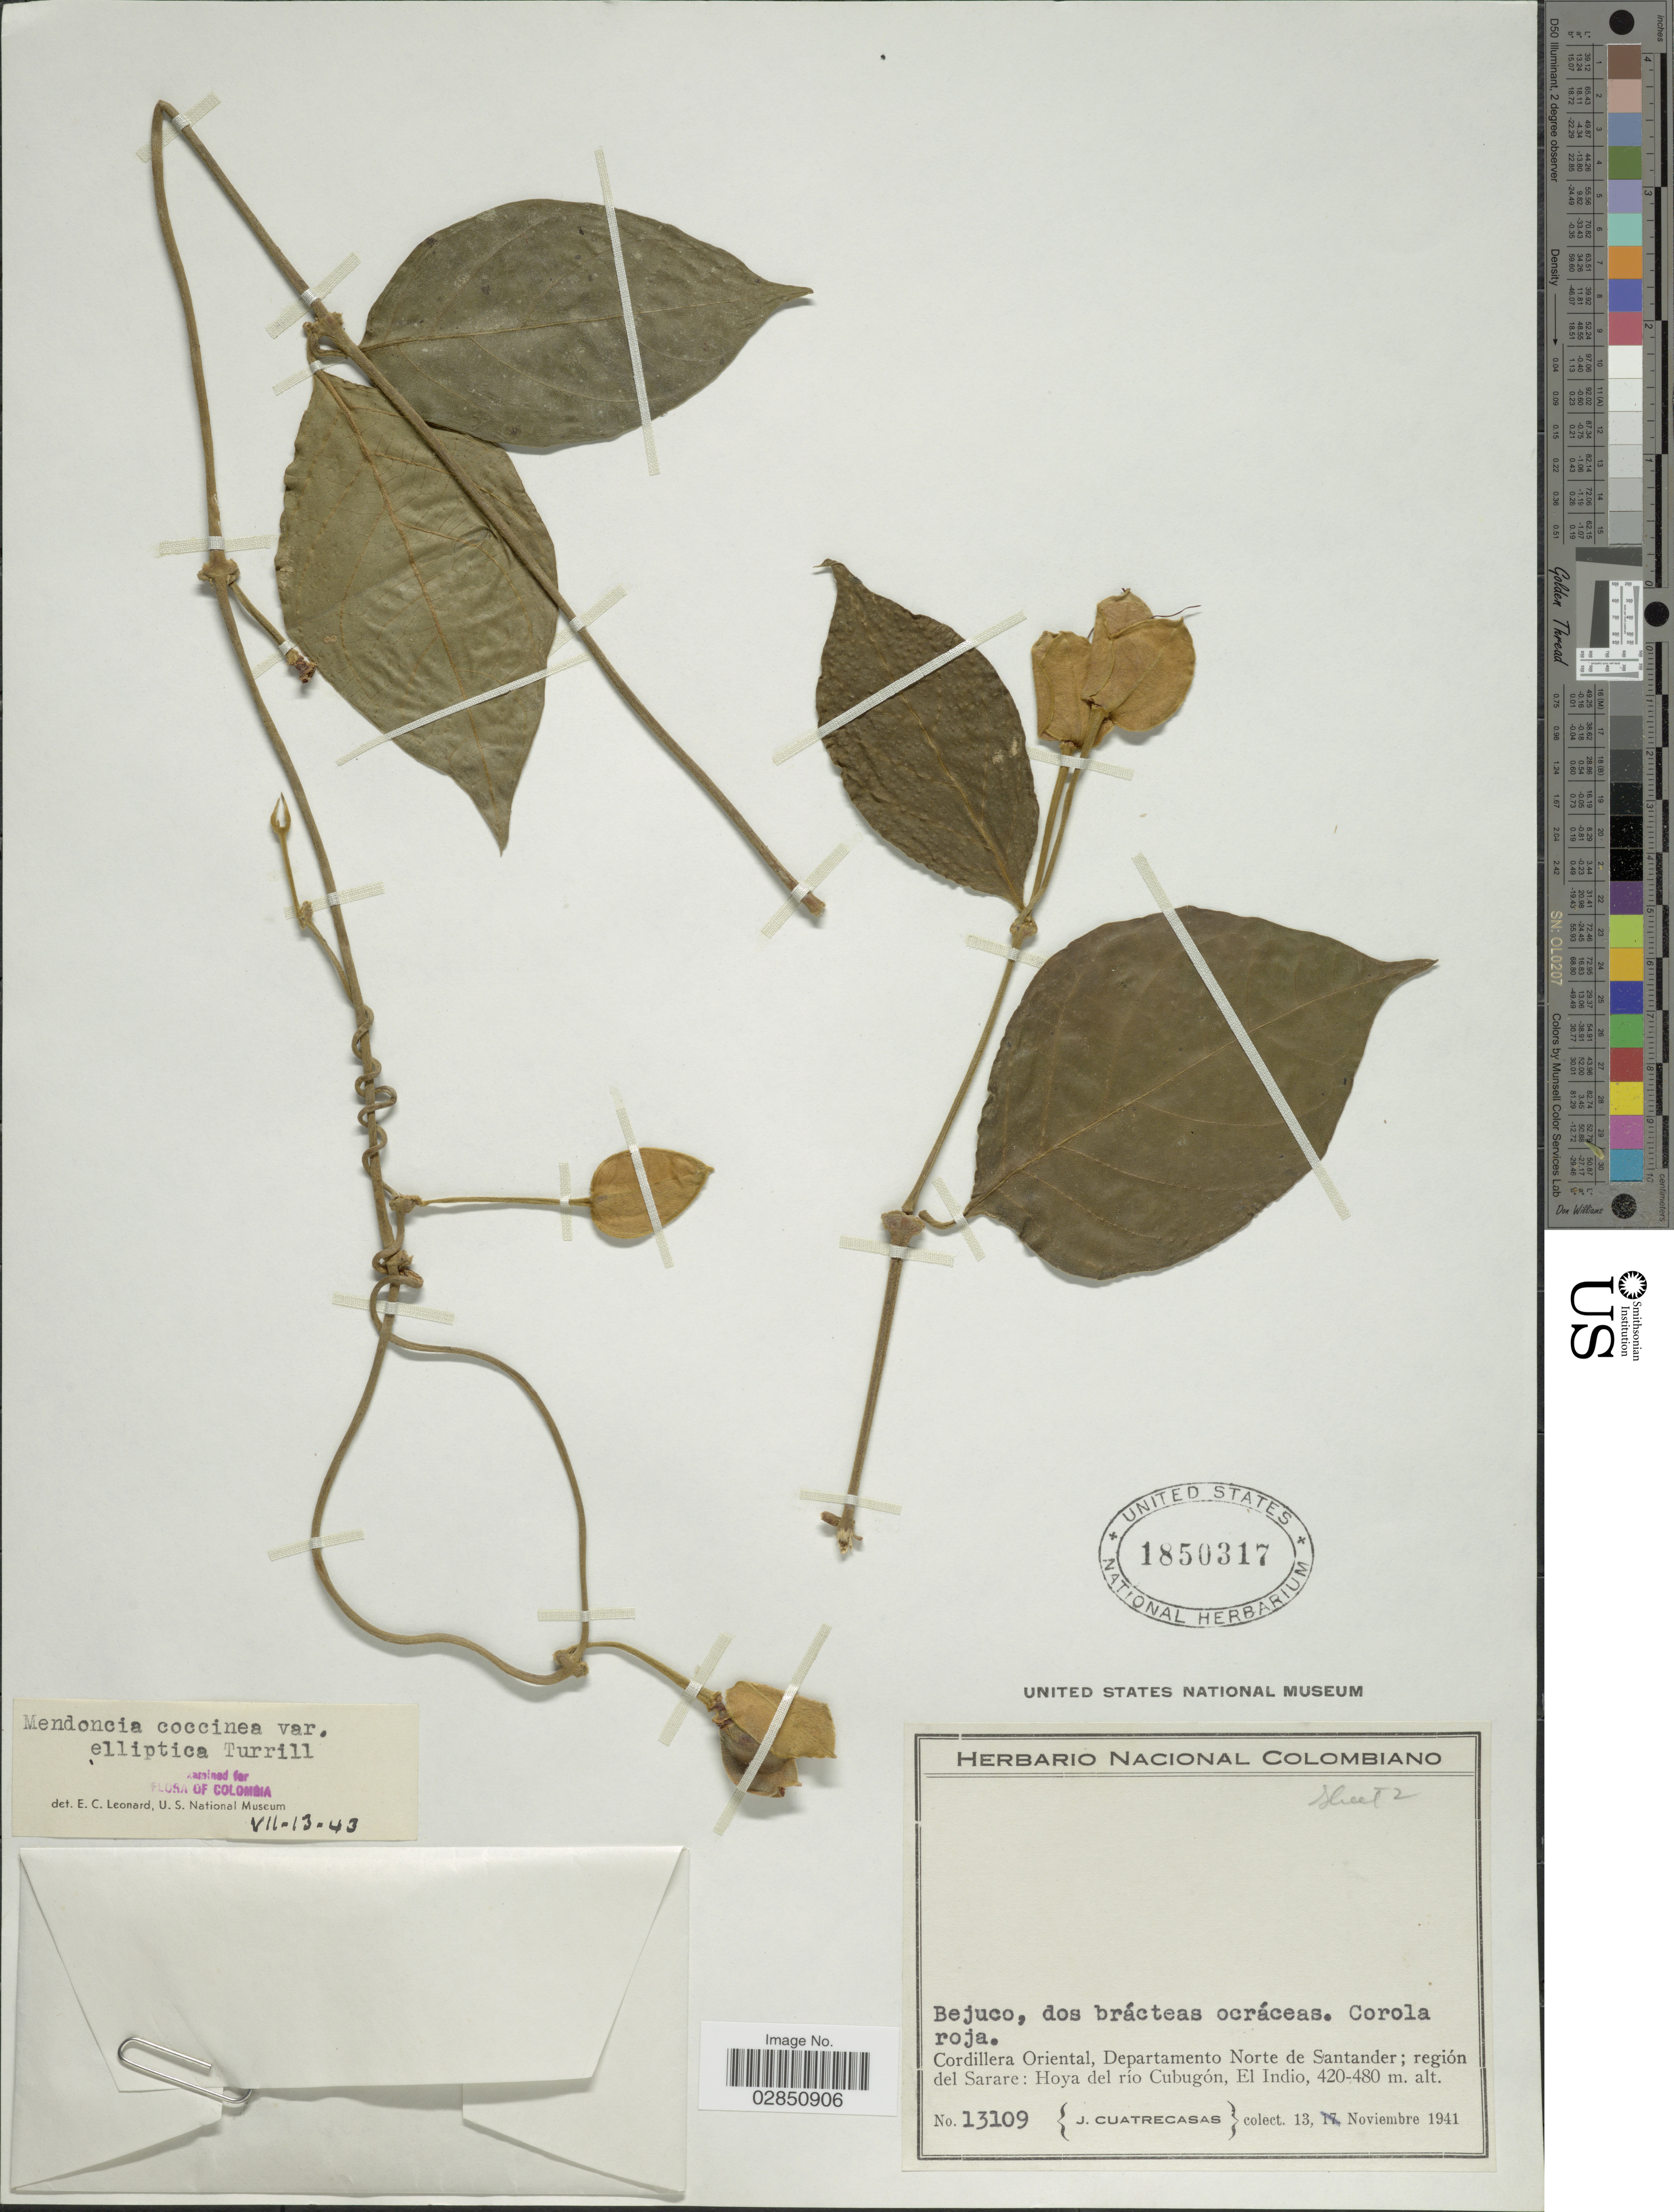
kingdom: Plantae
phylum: Tracheophyta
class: Magnoliopsida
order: Lamiales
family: Acanthaceae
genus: Mendoncia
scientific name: Mendoncia coccinea var. elliptica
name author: Turrill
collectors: J. Cuatrecasas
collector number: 13109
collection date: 1941-11-13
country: Colombia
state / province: Norte de Santander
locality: Cordillera Oriental, Departamento Norte de Santander; región del Sarare: Hoya del río Cubugón, El Indio.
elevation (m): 420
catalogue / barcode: US 1850317